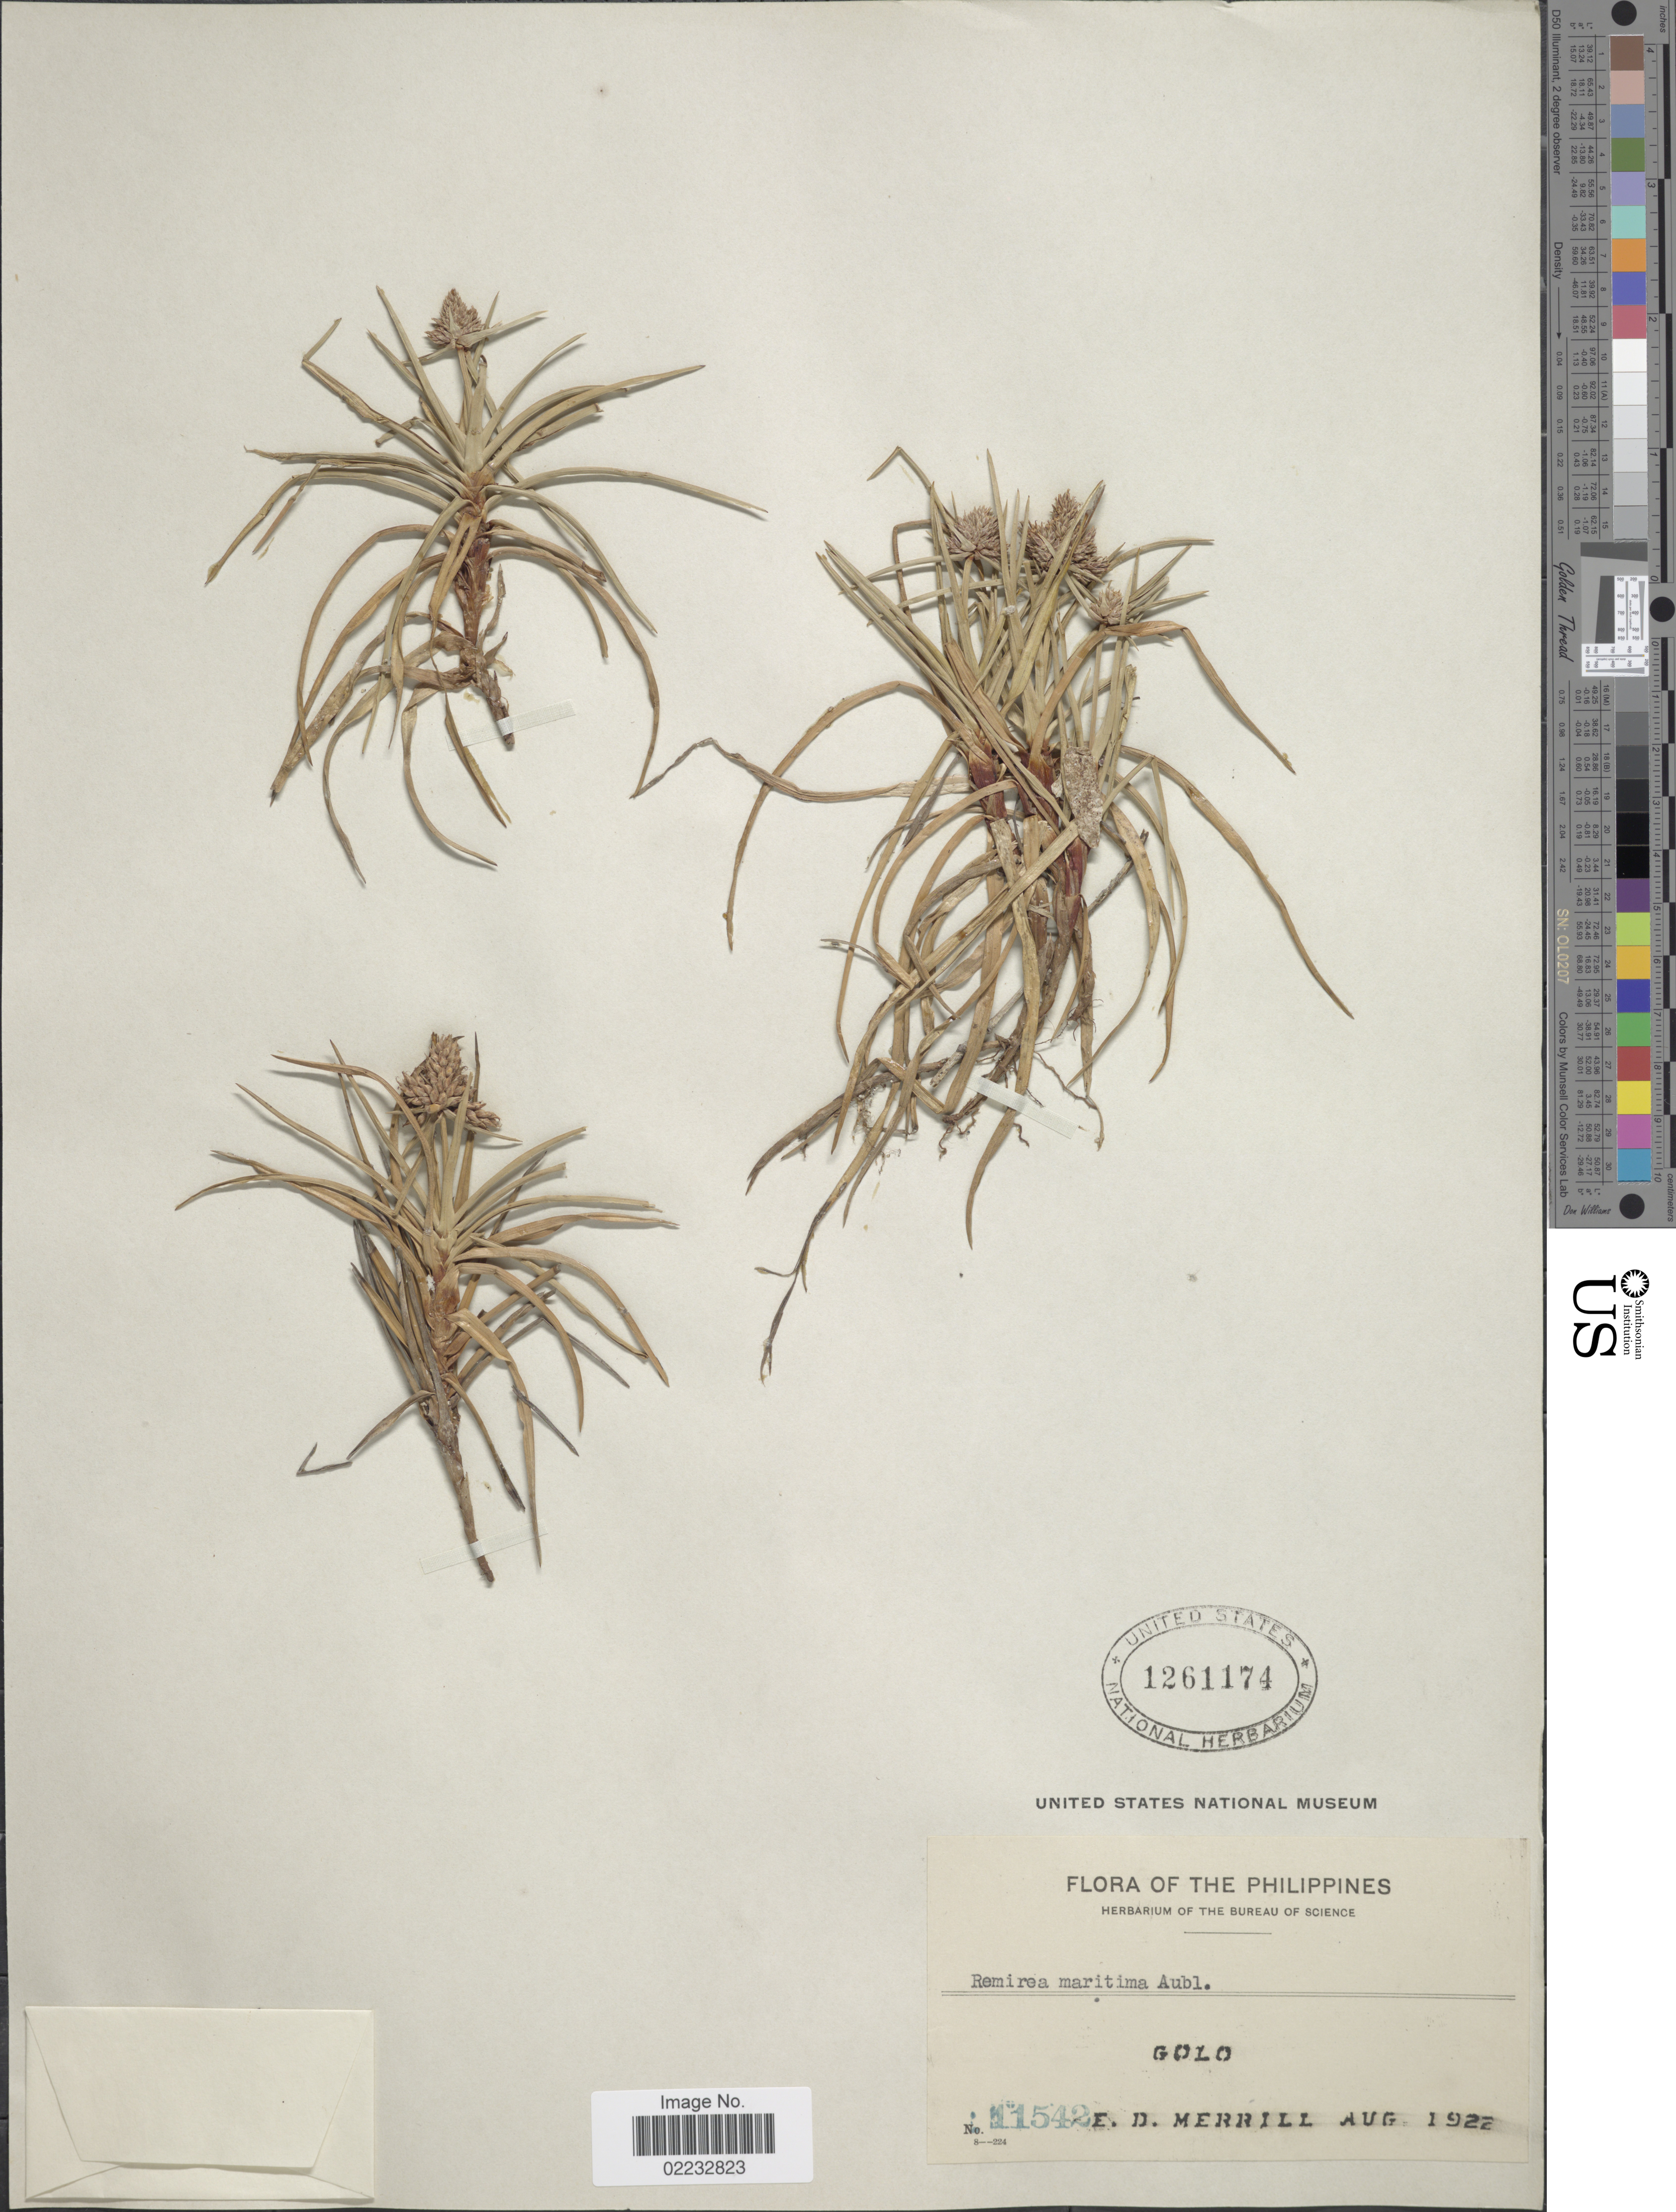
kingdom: Plantae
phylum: Tracheophyta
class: Liliopsida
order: Poales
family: Cyperaceae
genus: Cyperus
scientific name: Cyperus pedunculatus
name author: (R. Br.) J. Kern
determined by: Strong, M. T., (US), Smithsonian Institution - National Museum of Natural History (UNITED STATES)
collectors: E. D. Merrill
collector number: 15424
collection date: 1922-08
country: Philippines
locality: Golo.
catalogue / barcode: US 1261174